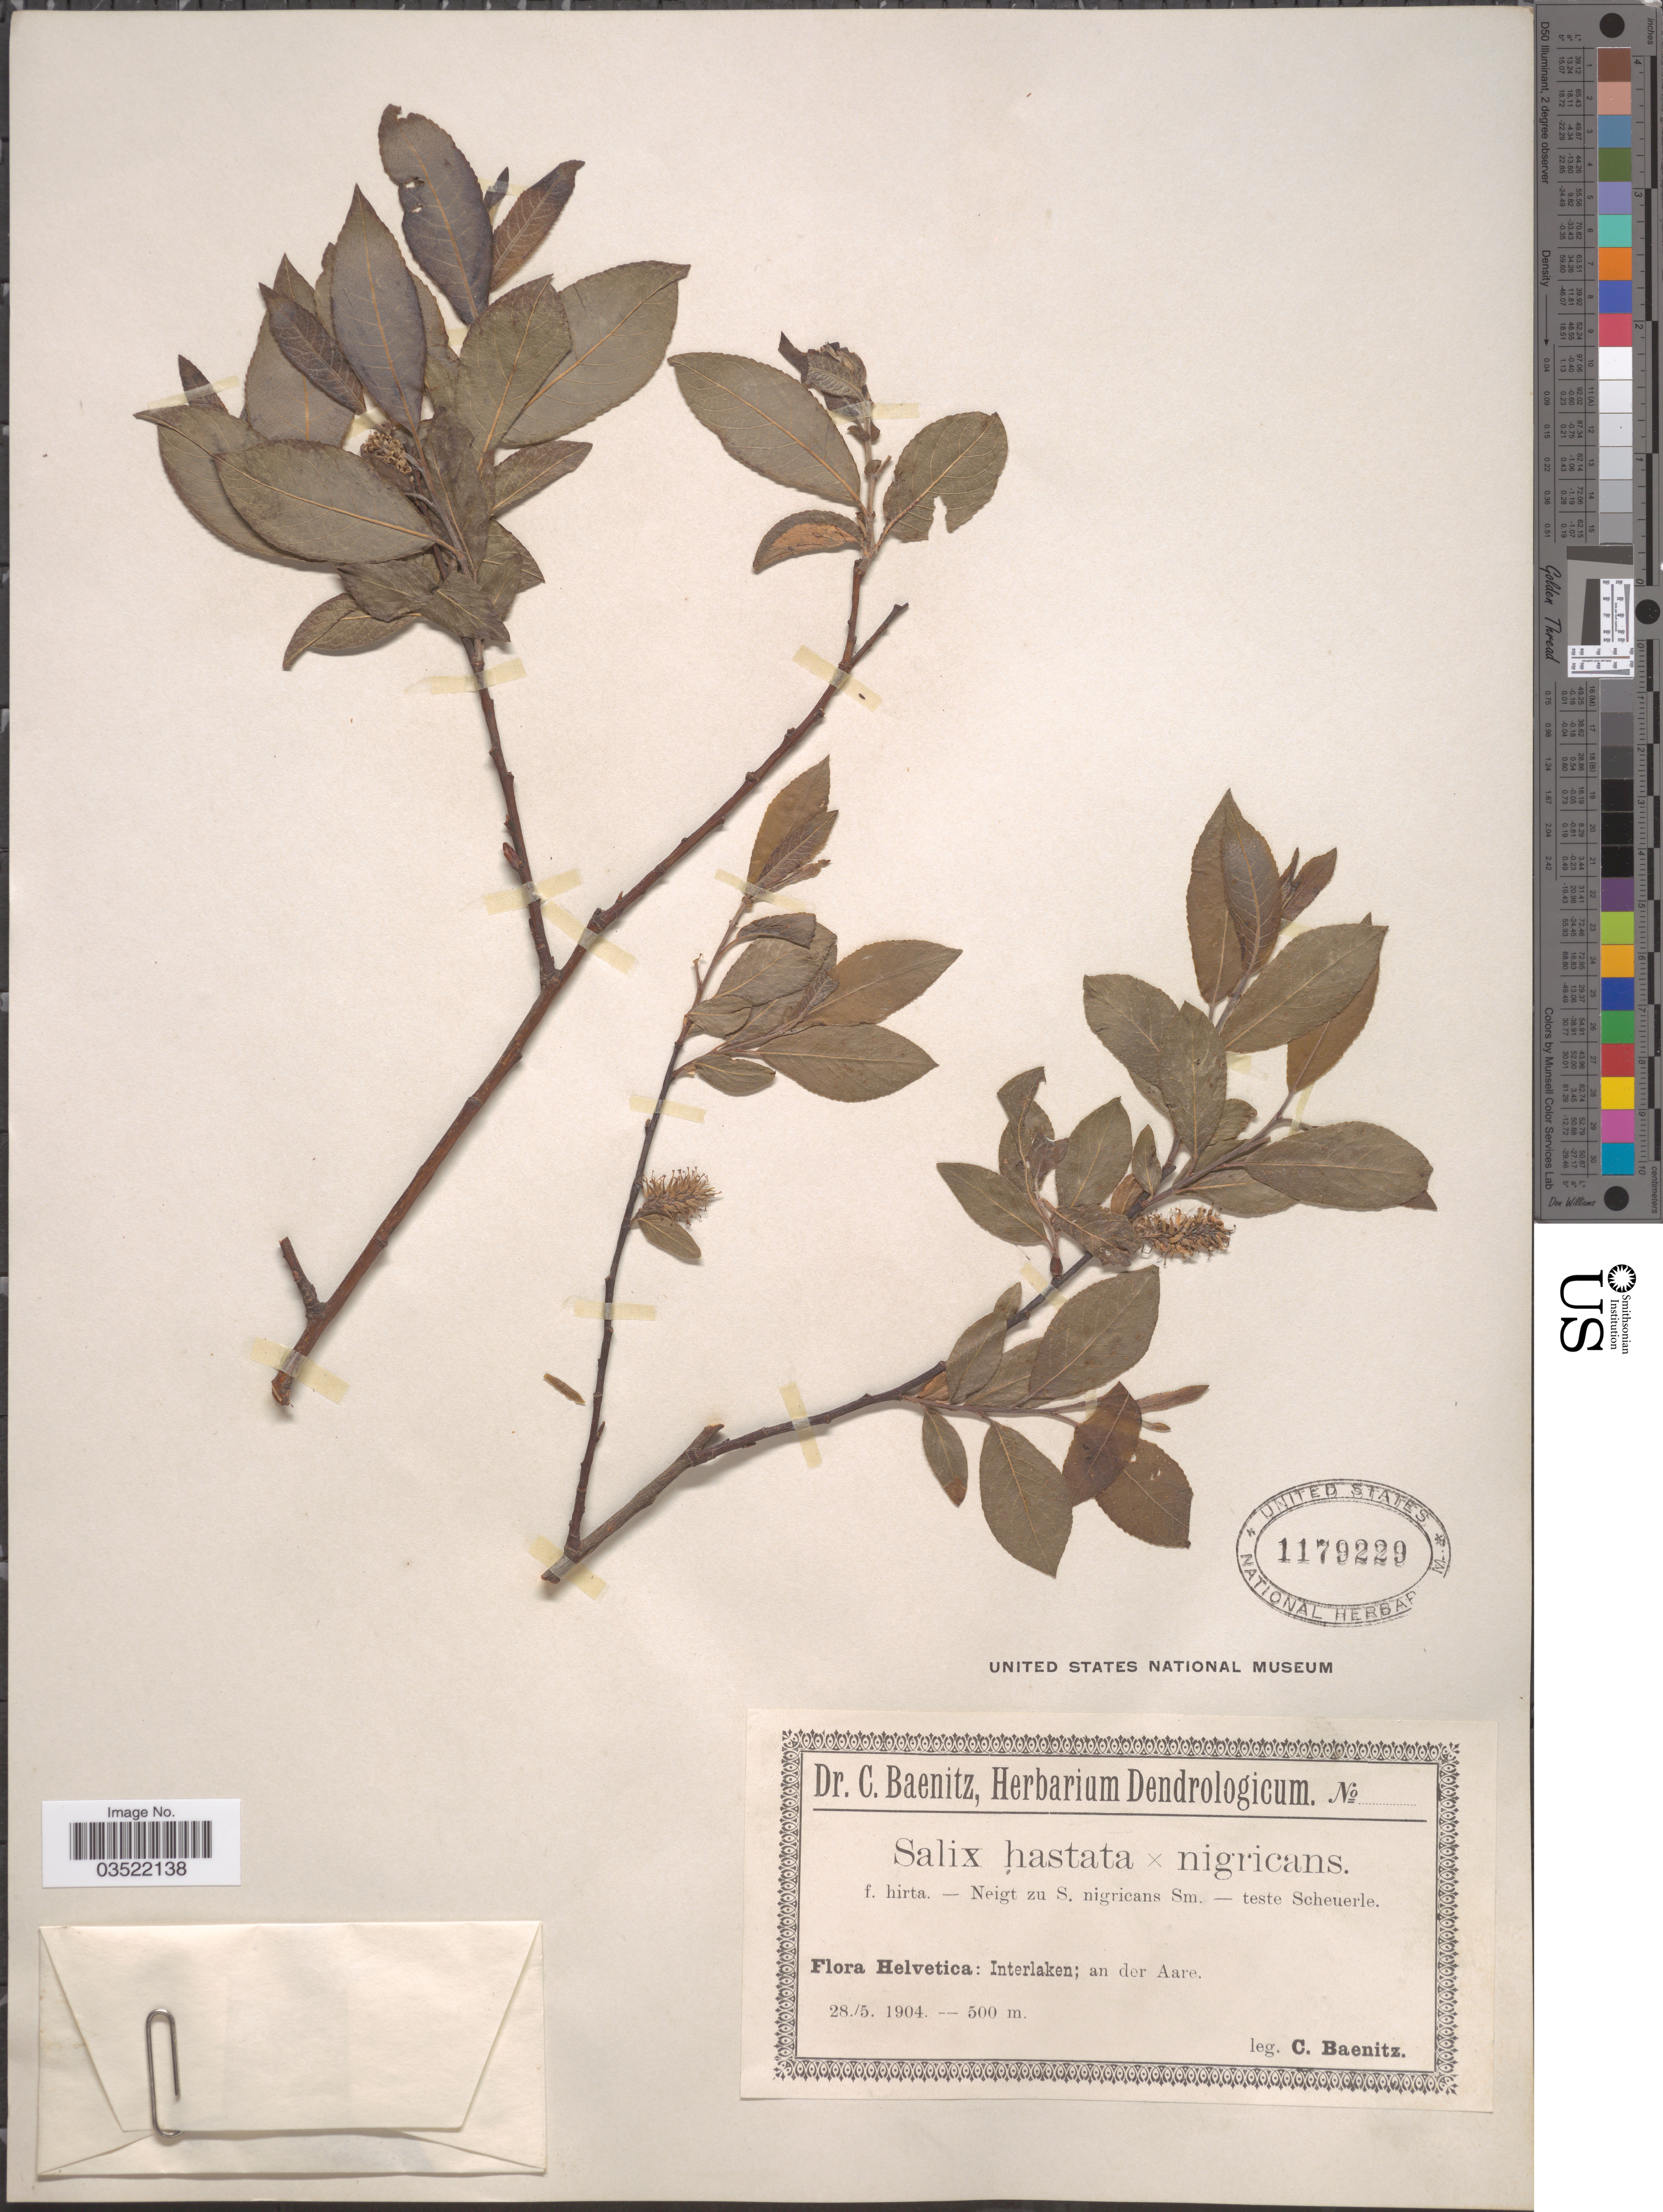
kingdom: Plantae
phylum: Tracheophyta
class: Magnoliopsida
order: Malpighiales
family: Salicaceae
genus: Salix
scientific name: Salix hastata x S. nigricans f. hirta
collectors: C. G. Baenitz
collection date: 1904-05-28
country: Switzerland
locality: Helvetica. Interlaken; an der Aare.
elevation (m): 500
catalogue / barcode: US 1179229